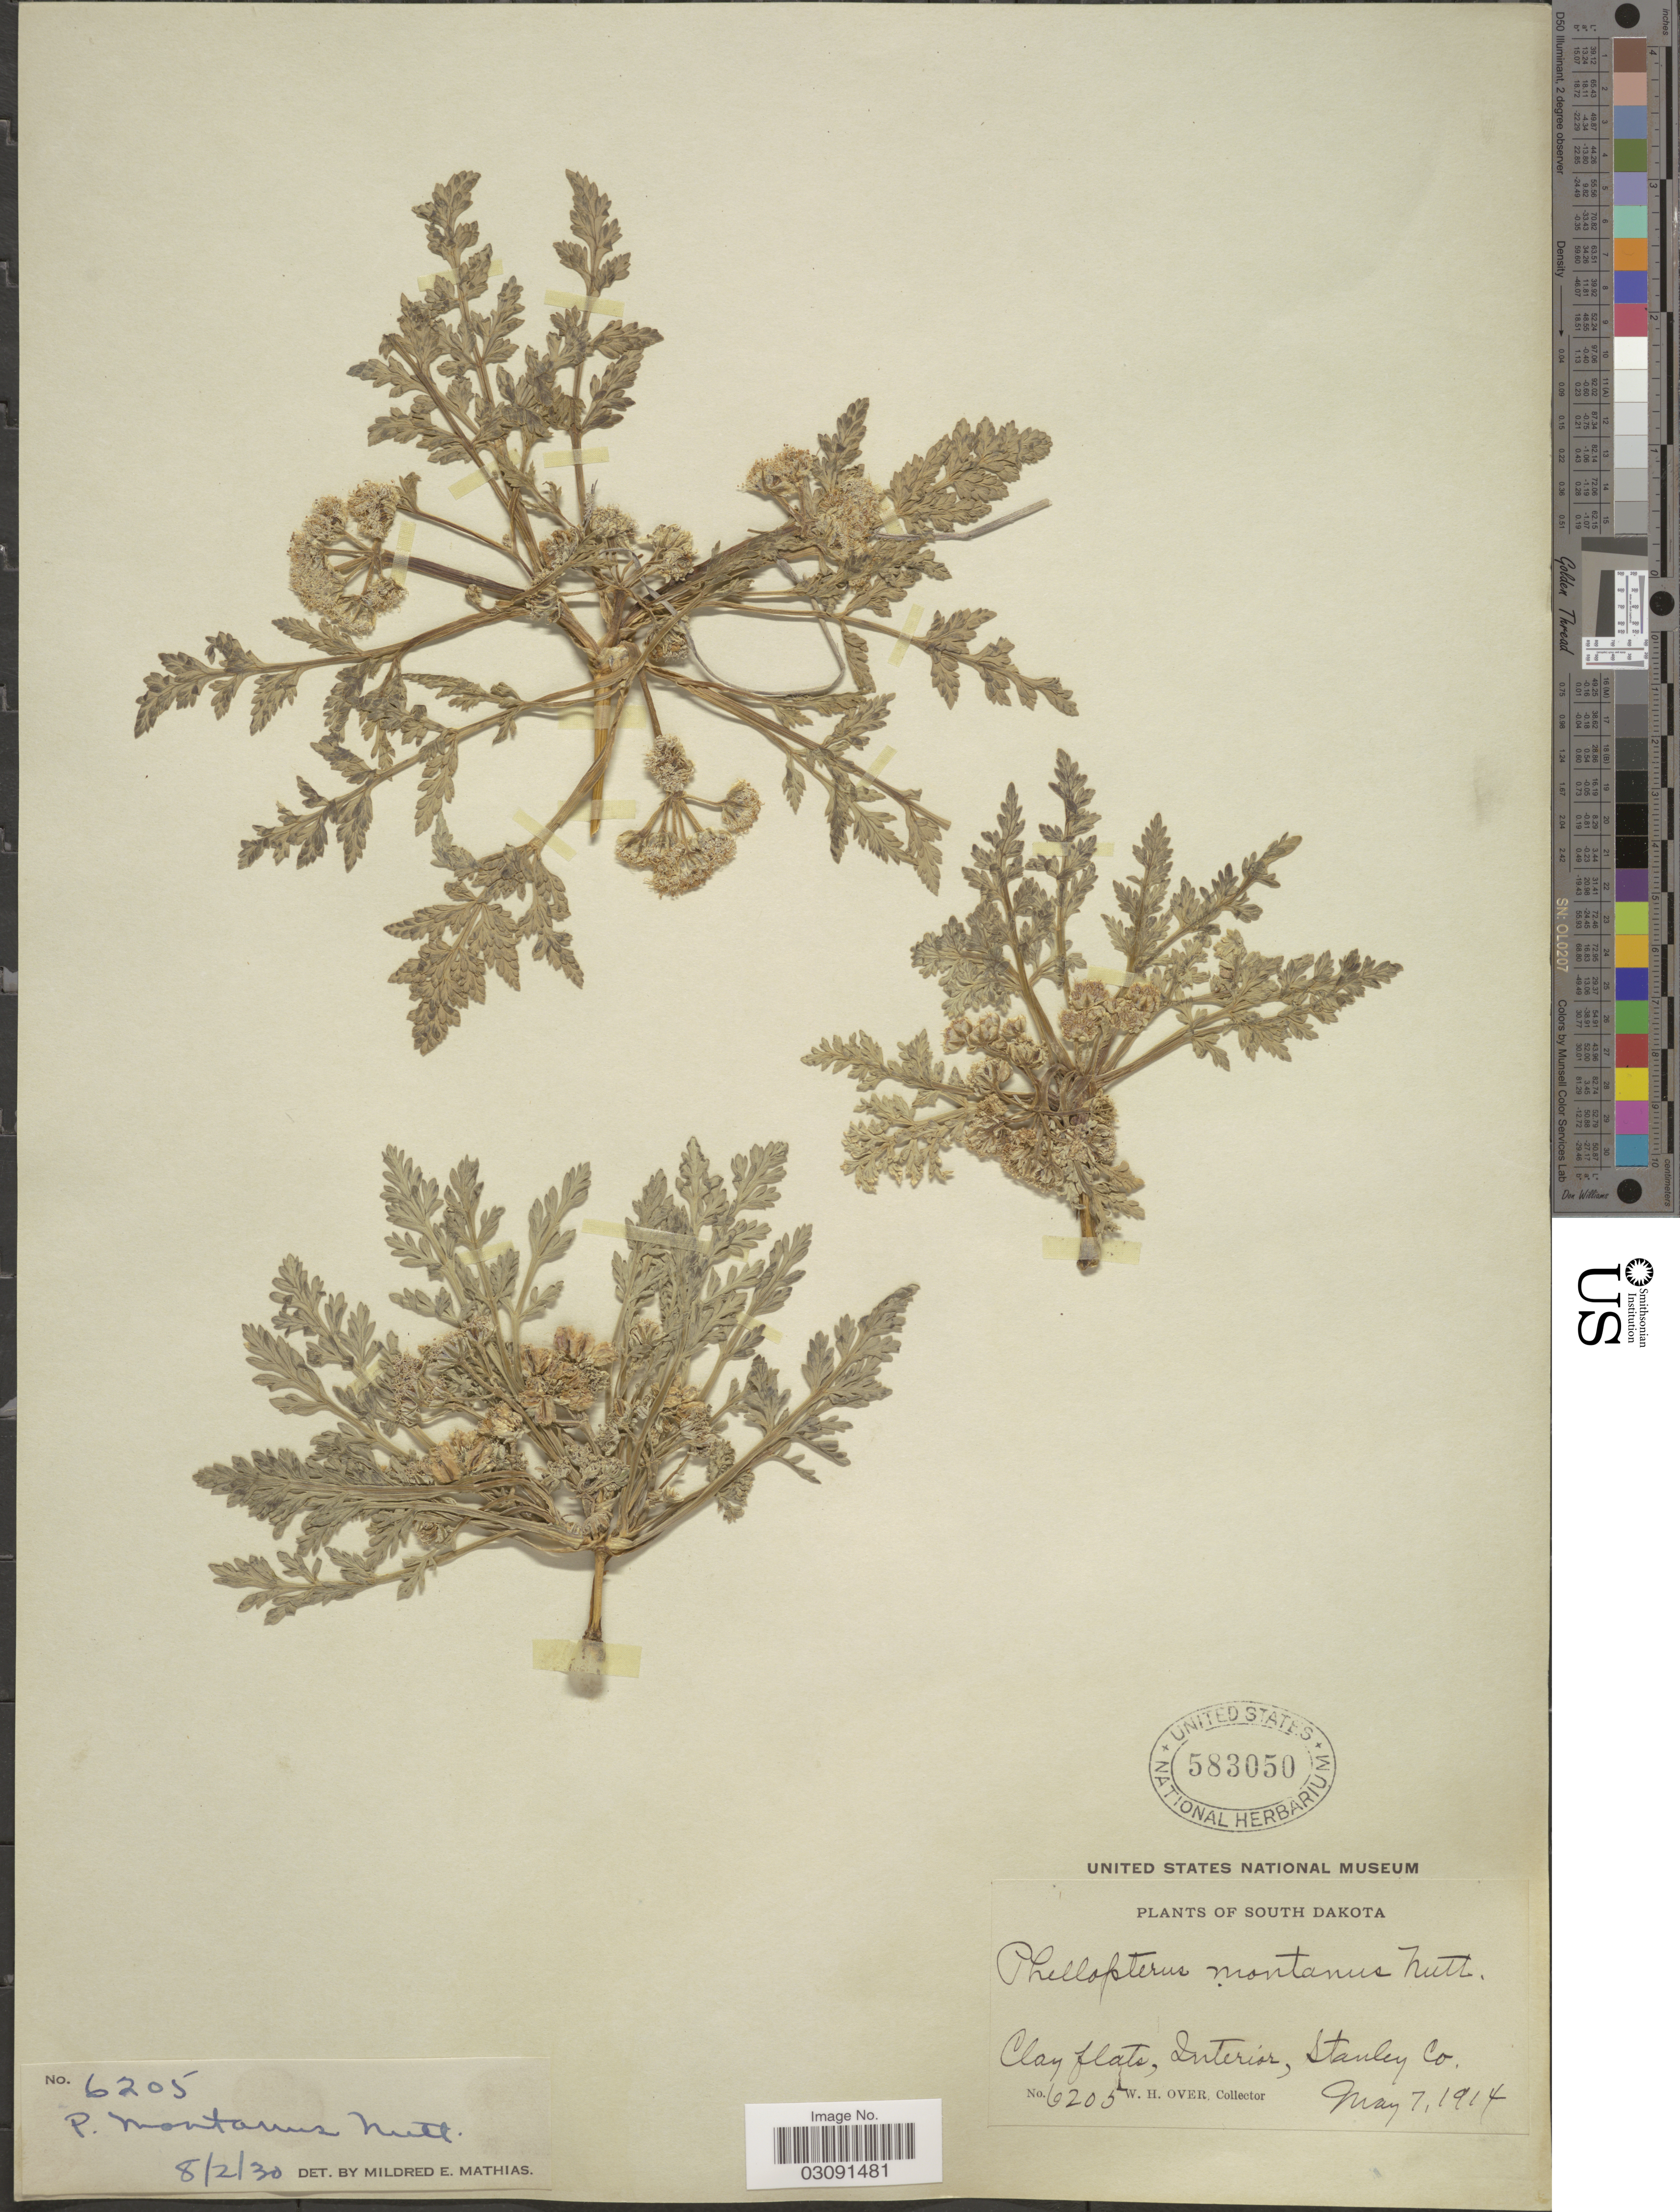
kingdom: Plantae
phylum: Tracheophyta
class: Magnoliopsida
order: Apiales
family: Apiaceae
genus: Cymopterus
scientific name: Cymopterus montanus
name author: Torr. & A. Gray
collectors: W. Over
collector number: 6205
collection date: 1914-05-07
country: United States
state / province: South Dakota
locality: Clay flats, Interior, Stanley Co.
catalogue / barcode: US 583050